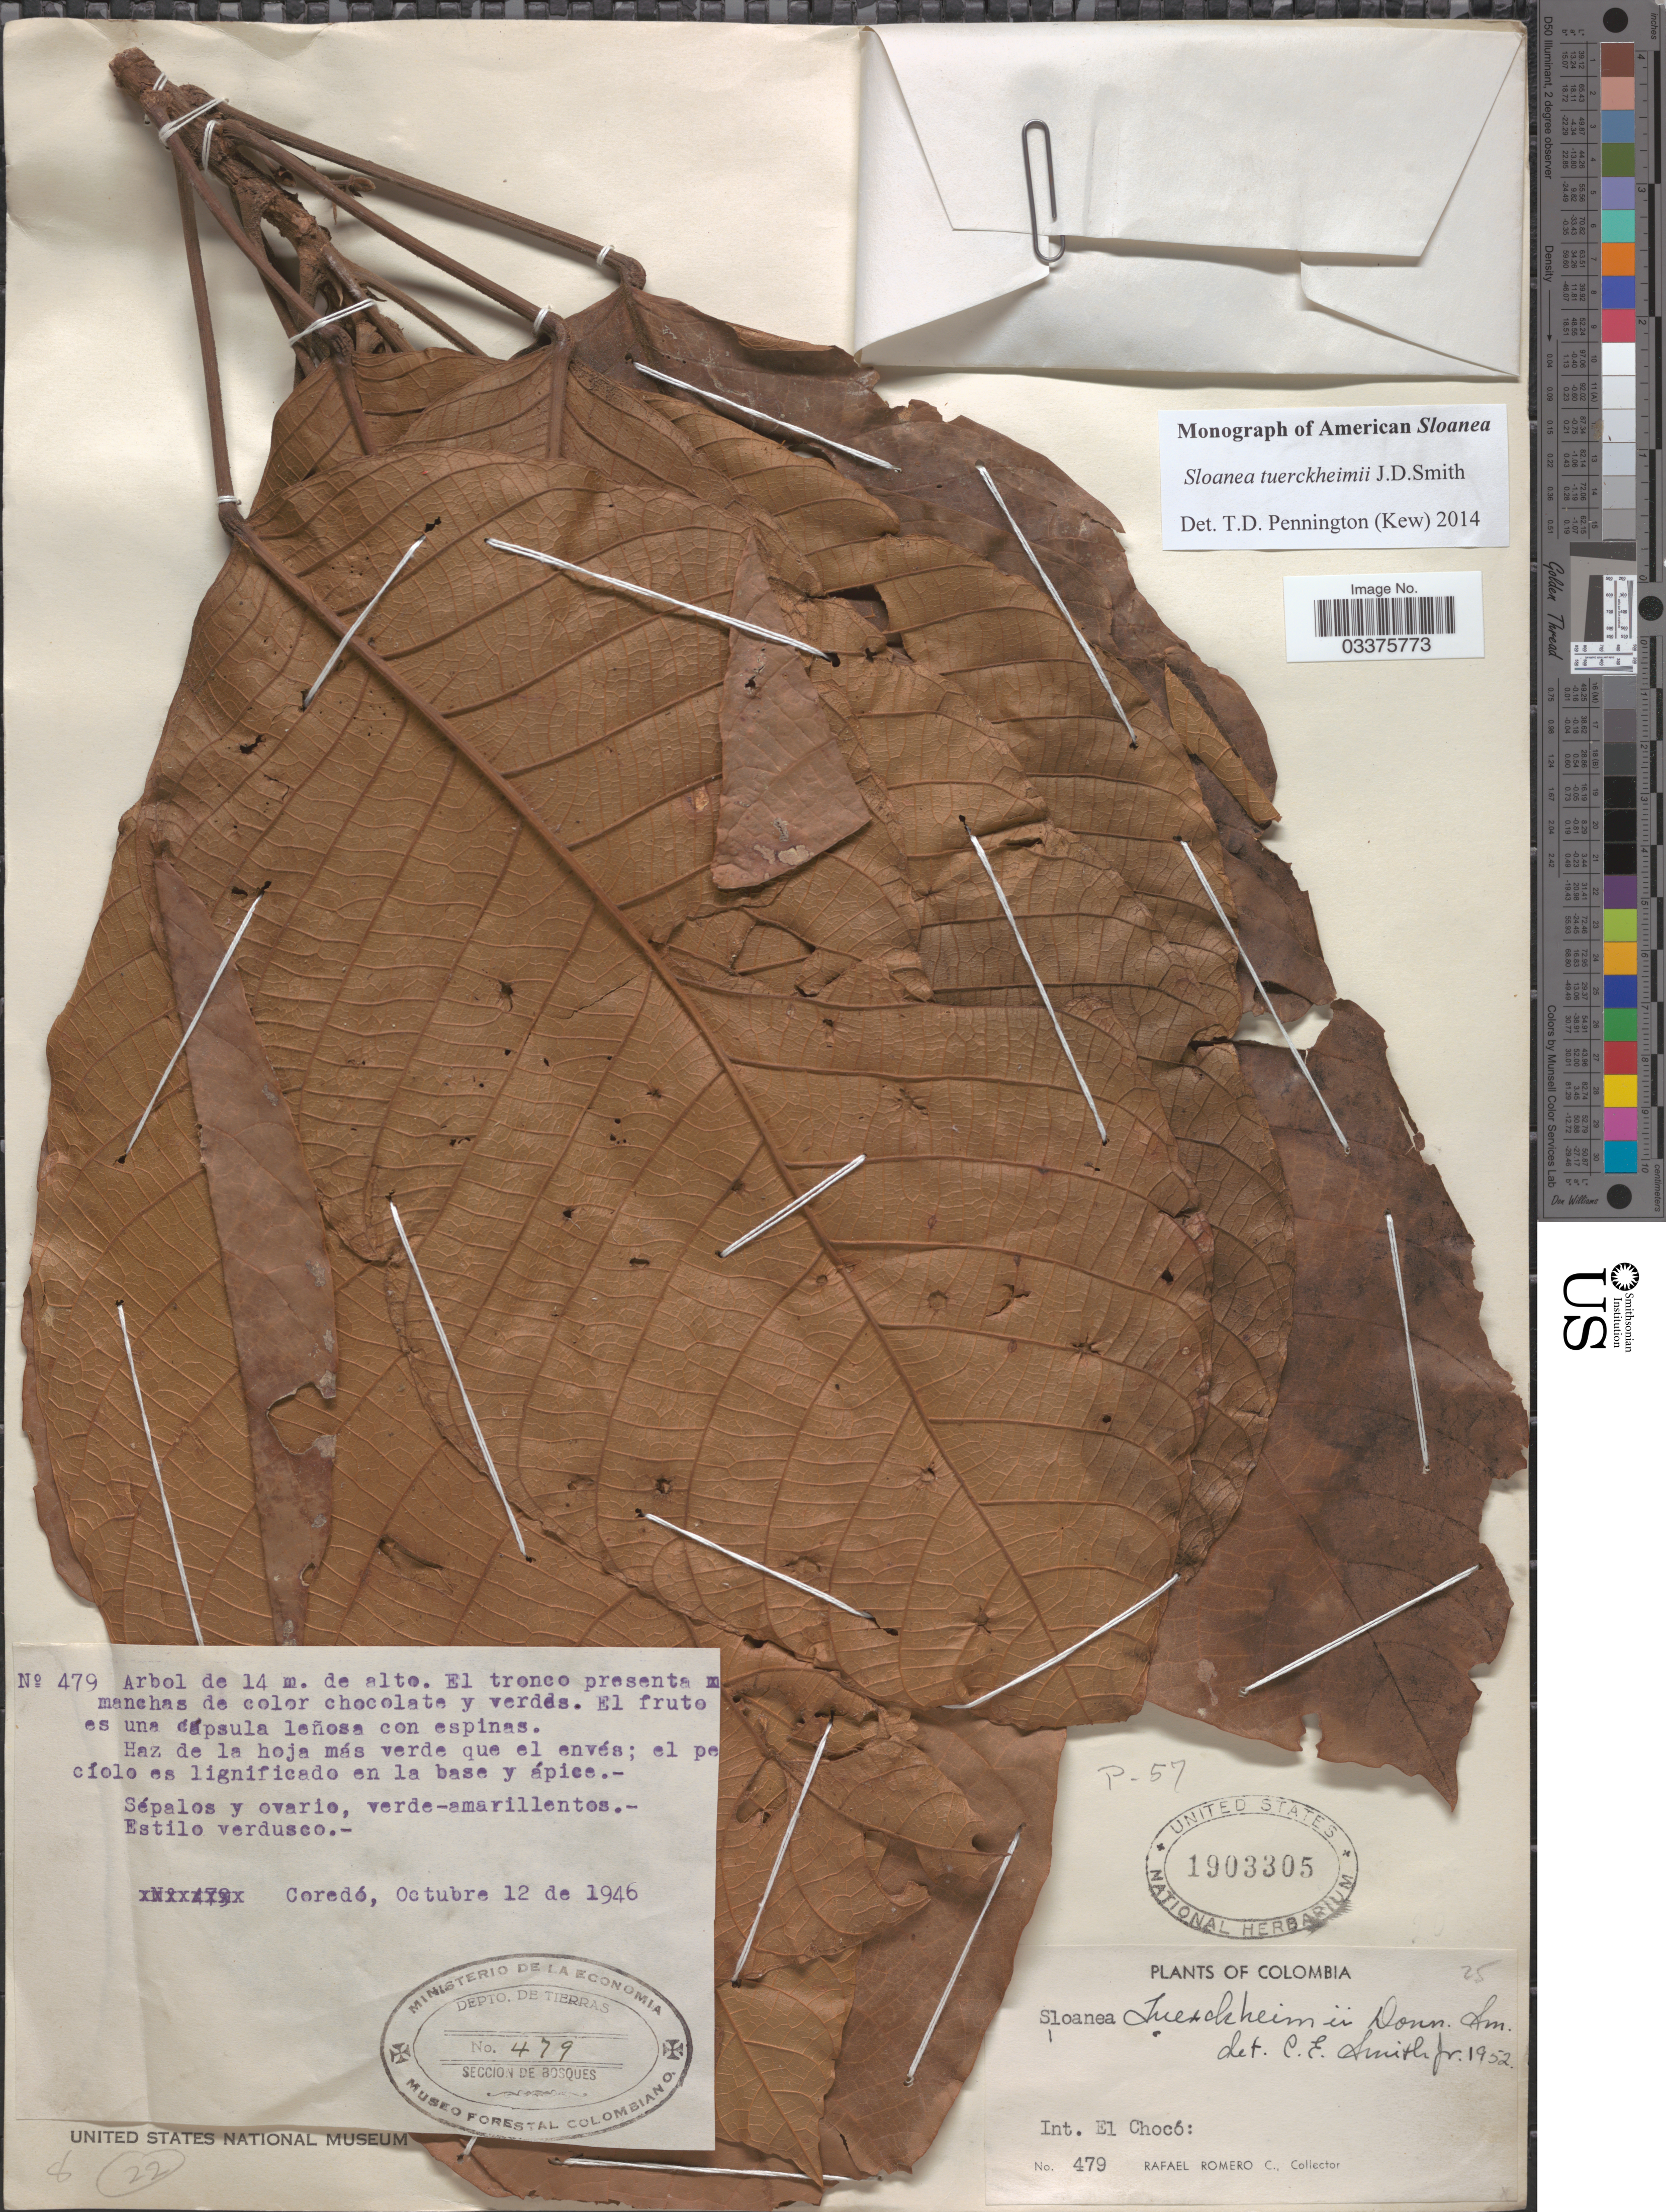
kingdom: Plantae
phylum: Tracheophyta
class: Magnoliopsida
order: Oxalidales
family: Elaeocarpaceae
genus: Sloanea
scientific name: Sloanea tuerckheimii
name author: Donn. Sm.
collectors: R. Romero Castañeda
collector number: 479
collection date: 1946-10-12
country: Colombia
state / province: Chocó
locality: Int. el Chocó: Coredó.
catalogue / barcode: US 1903305